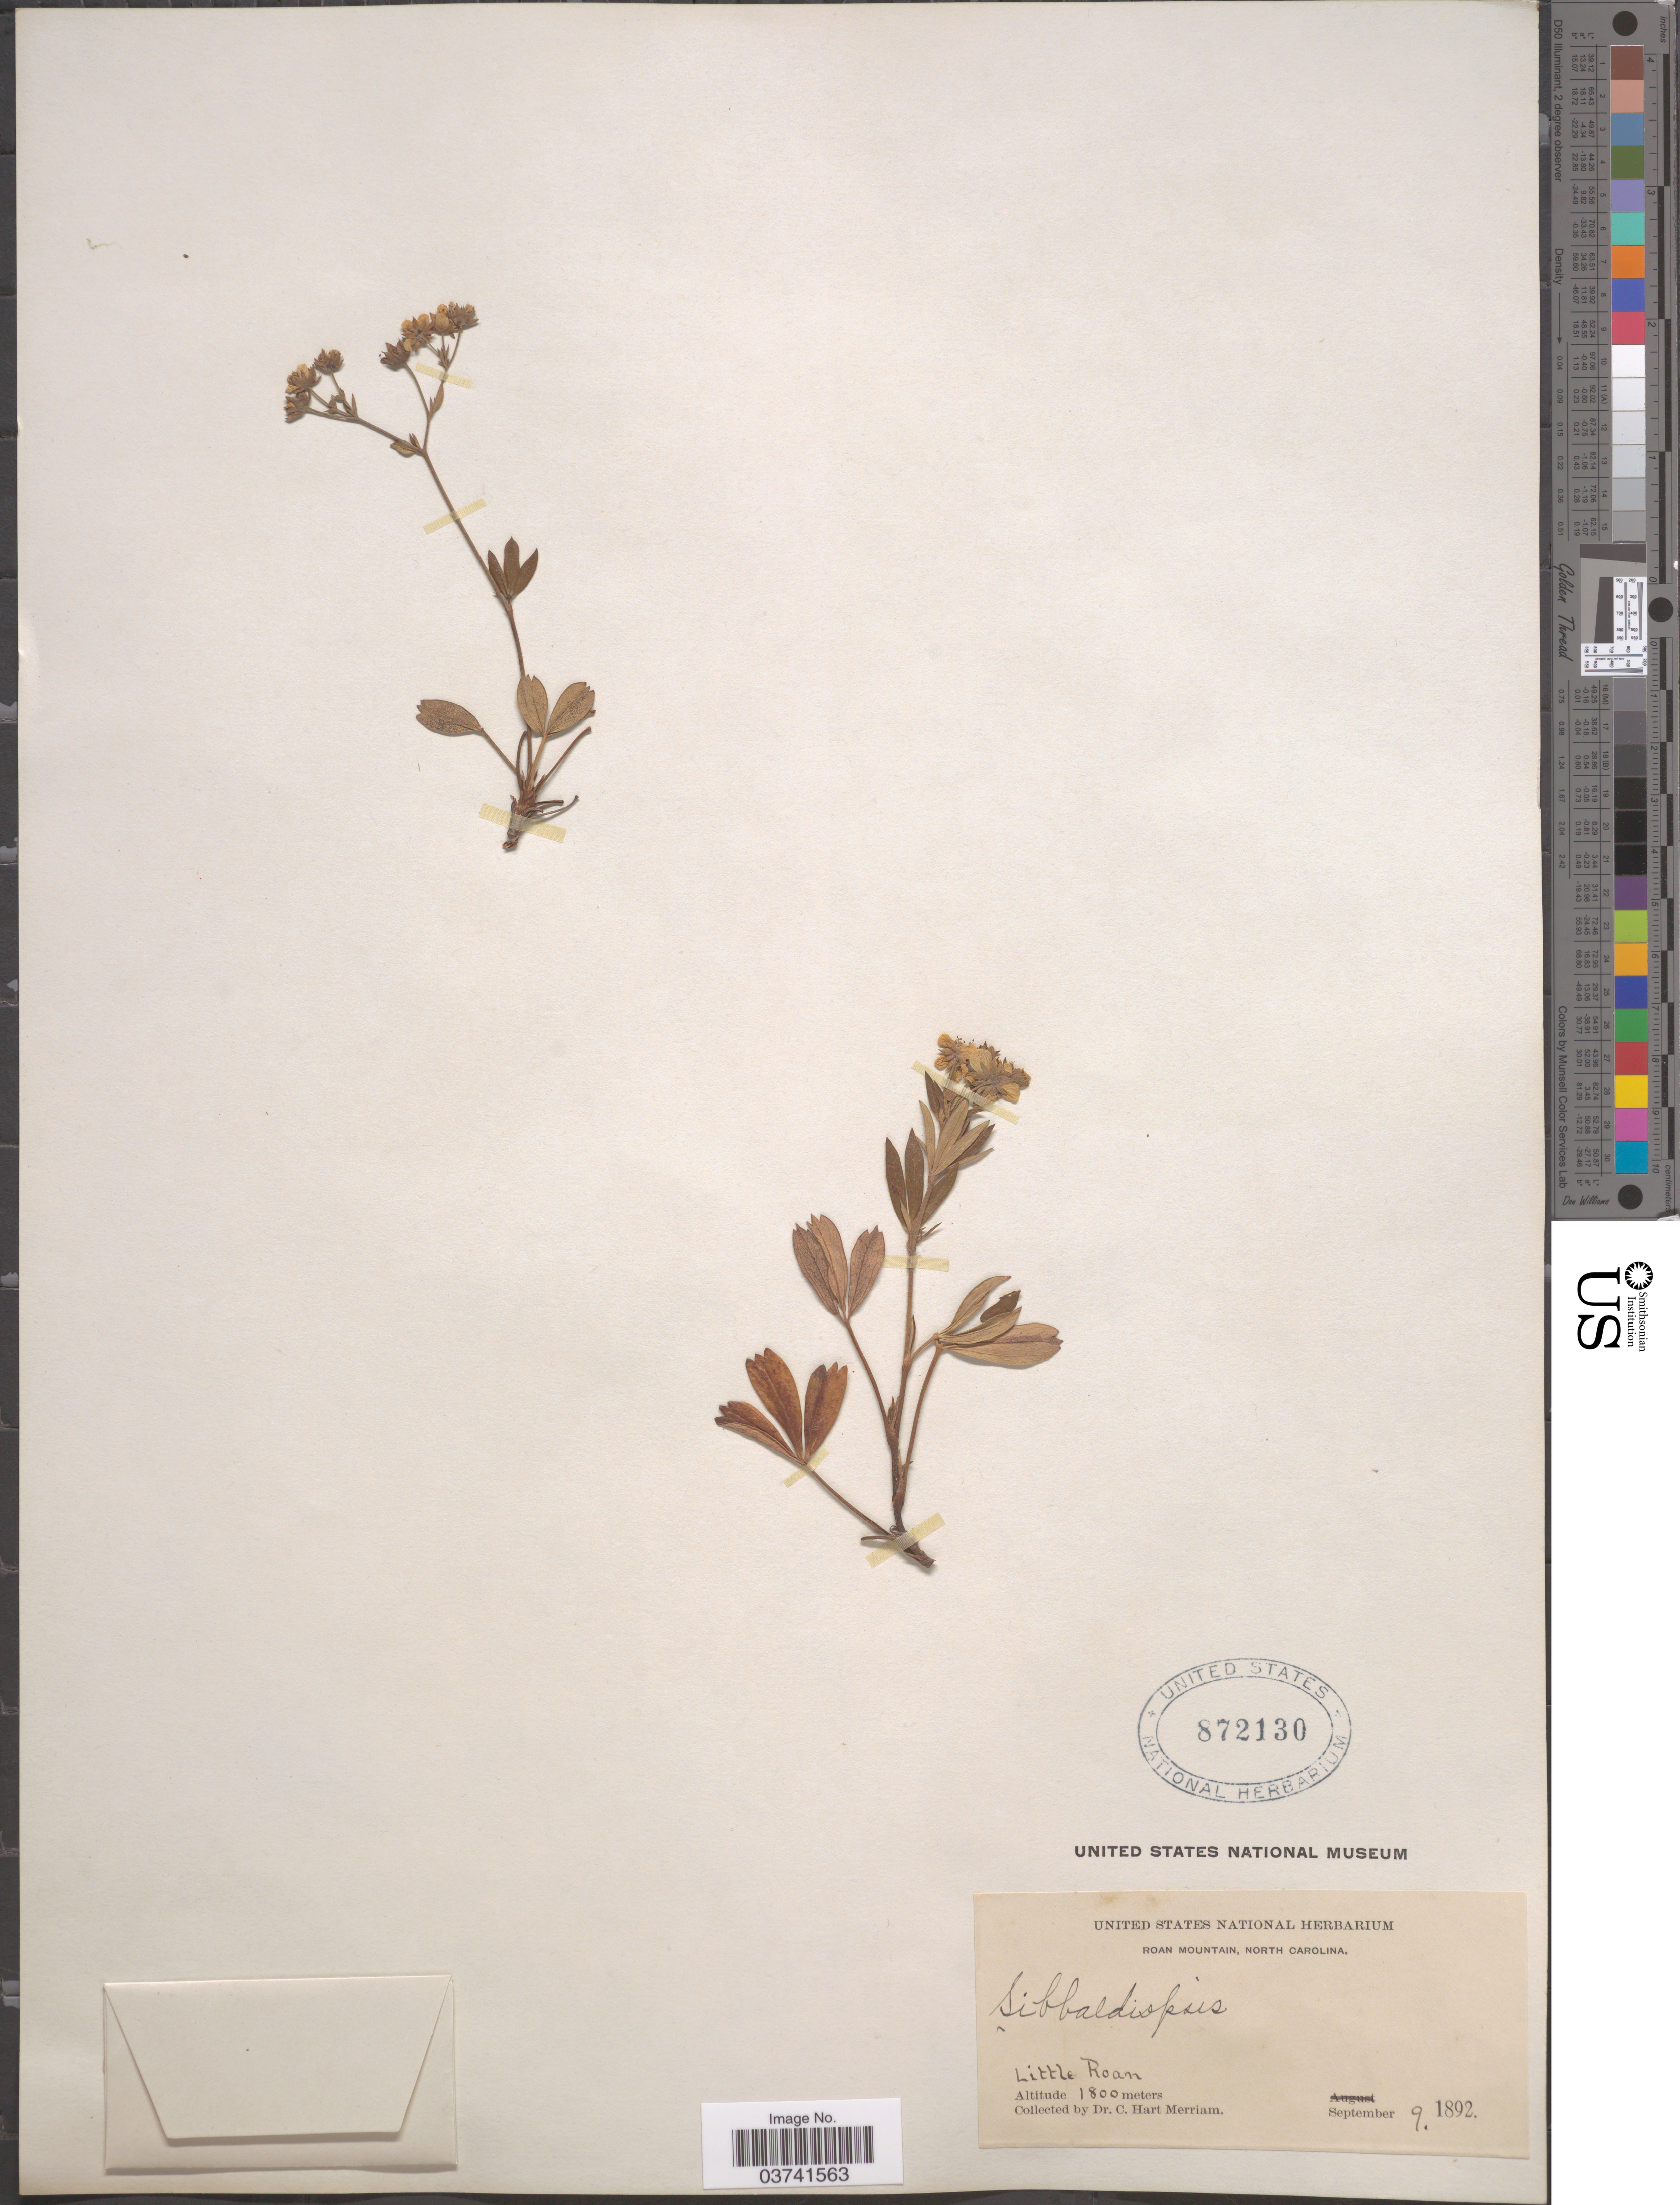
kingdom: Plantae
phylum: Tracheophyta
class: Magnoliopsida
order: Rosales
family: Rosaceae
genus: Potentilla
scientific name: Potentilla tridentata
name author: Aiton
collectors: C. Merriam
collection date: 1892-09-09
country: United States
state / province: North Carolina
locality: Roan Mountain. Little Roan.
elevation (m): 1800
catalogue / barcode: US 872130